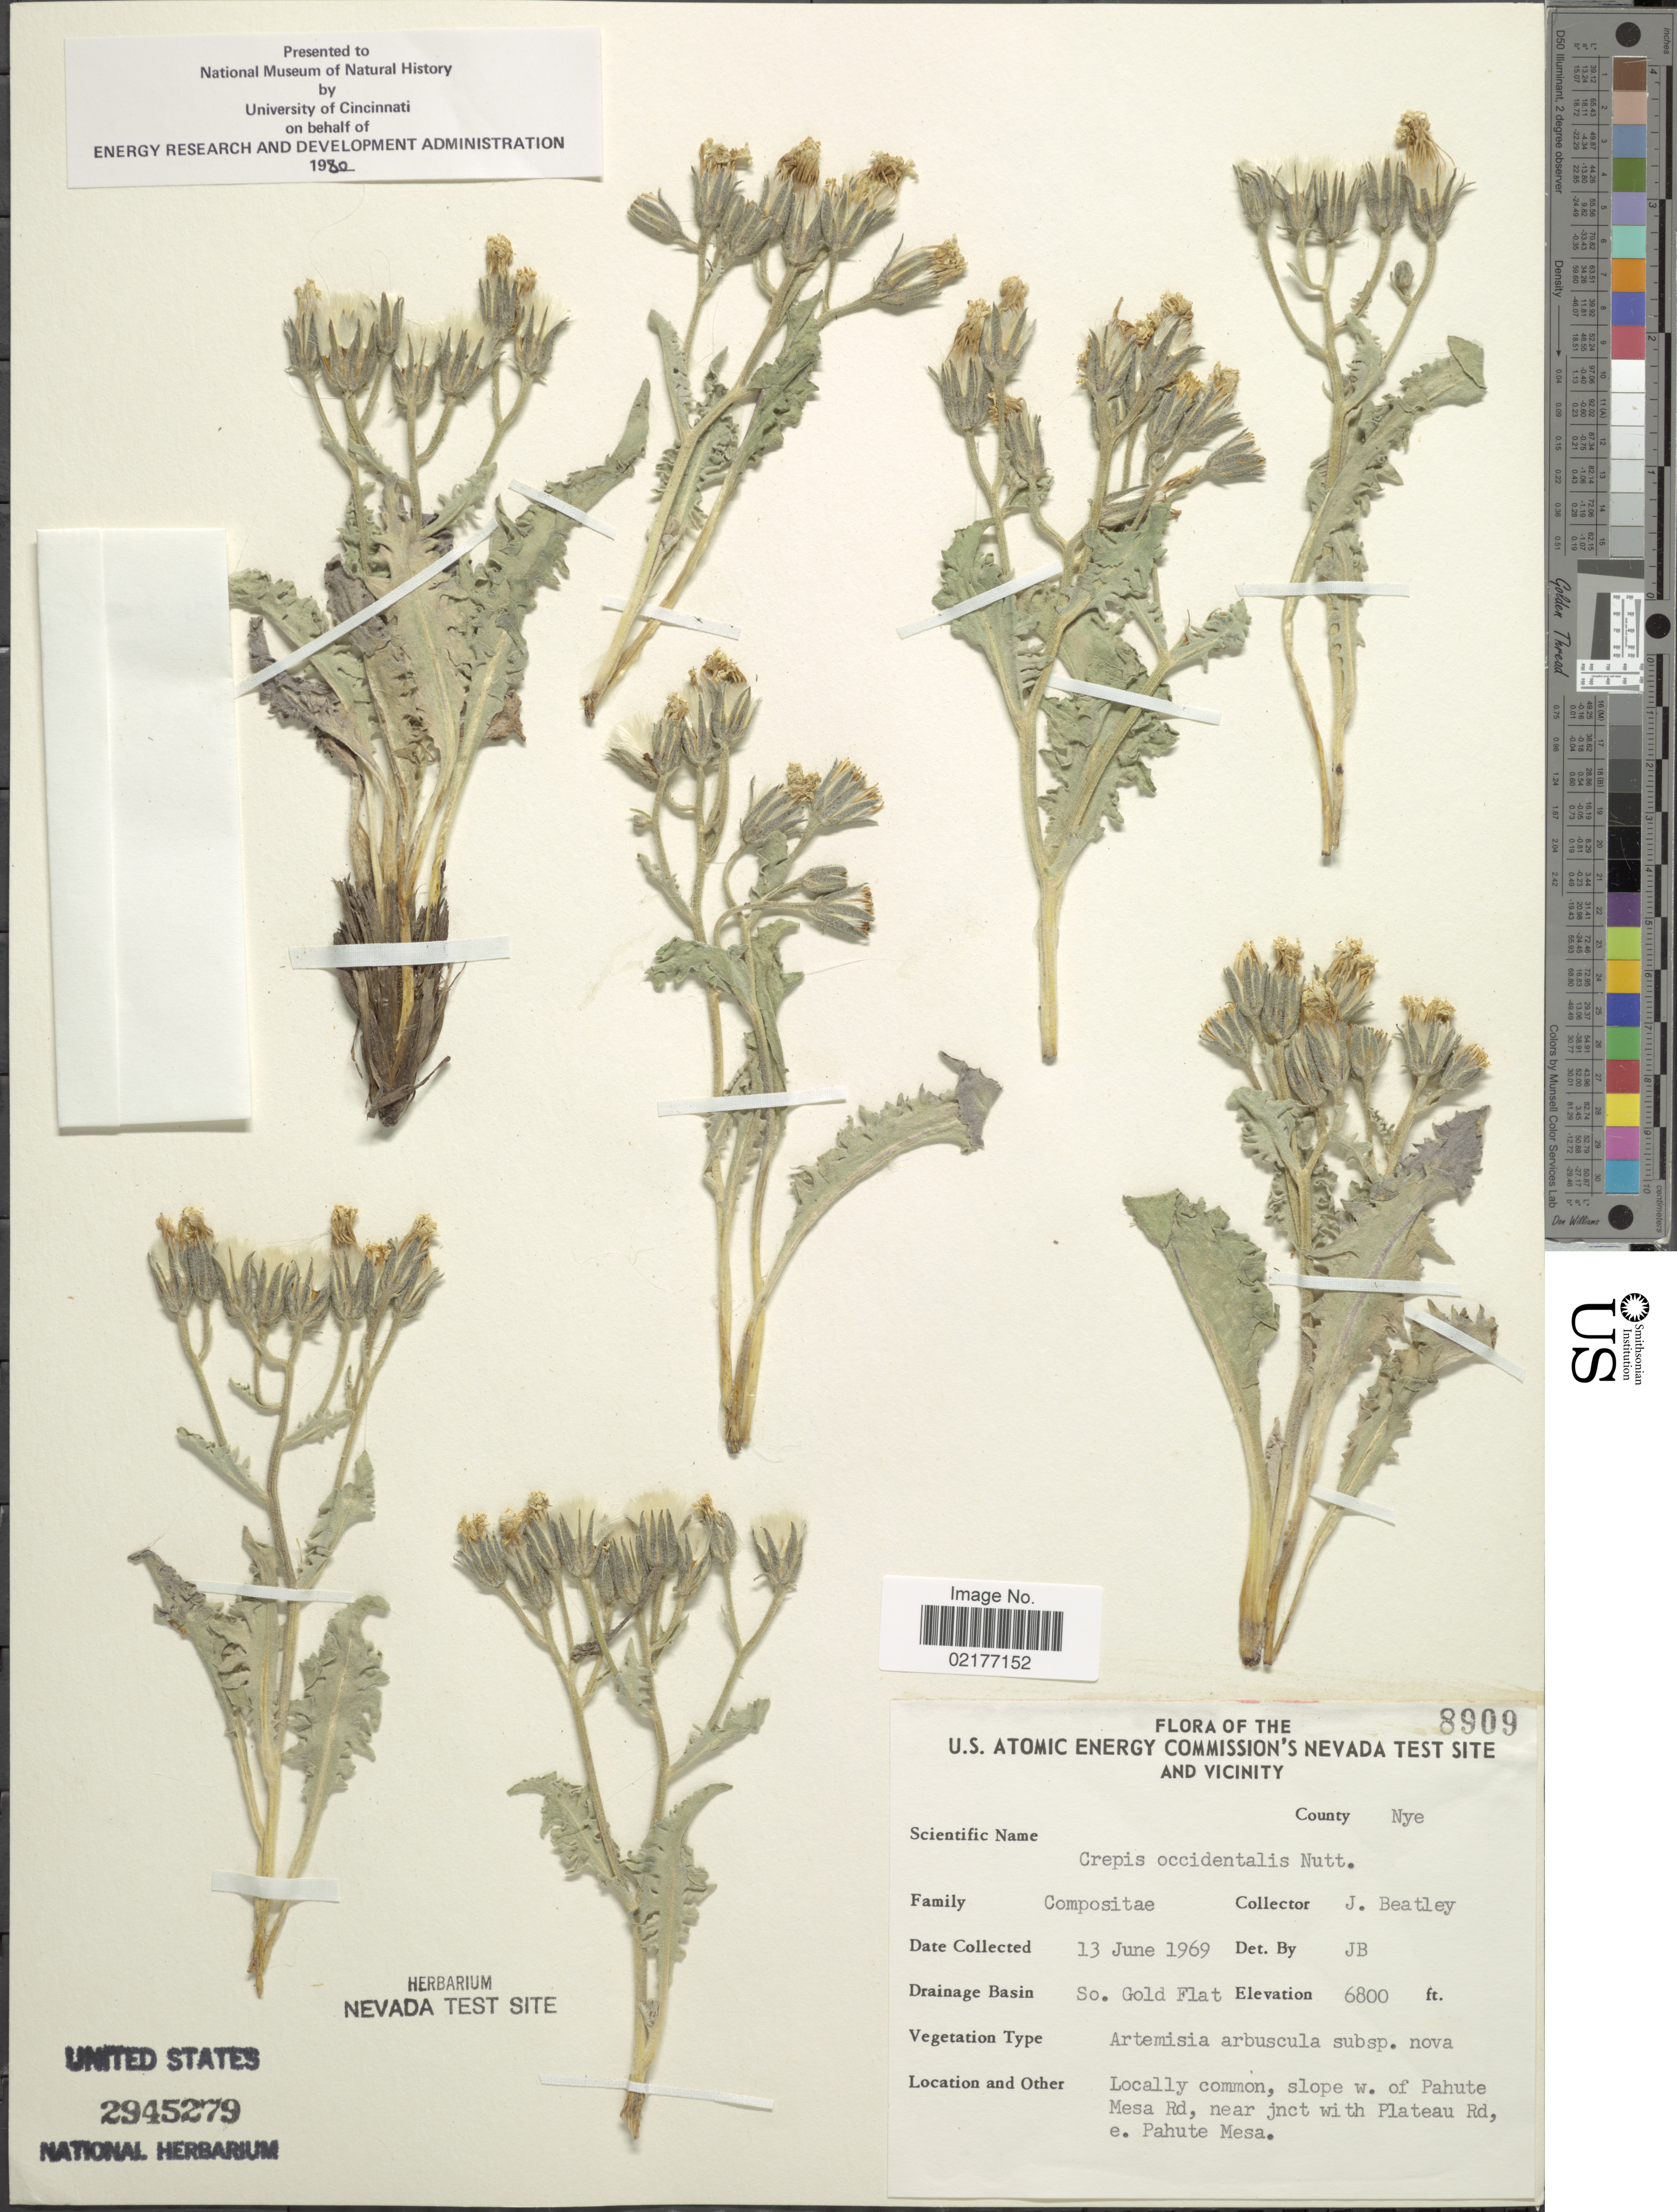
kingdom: Plantae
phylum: Tracheophyta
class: Magnoliopsida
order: Asterales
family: Asteraceae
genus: Crepis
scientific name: Crepis occidentalis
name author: Nutt.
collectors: J. C. Beatley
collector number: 8909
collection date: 1969-06-13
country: United States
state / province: Nevada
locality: U.S. Atomic Energy Commission's Nevada Test Site and Vicinity, County Nye, Drainage Basin So. Gold Flat, Locally common, slope w. of Pahute Mesa Rd, near jnct with Plateau Rd, e. Pahute Mesa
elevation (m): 2073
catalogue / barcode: US 2945279